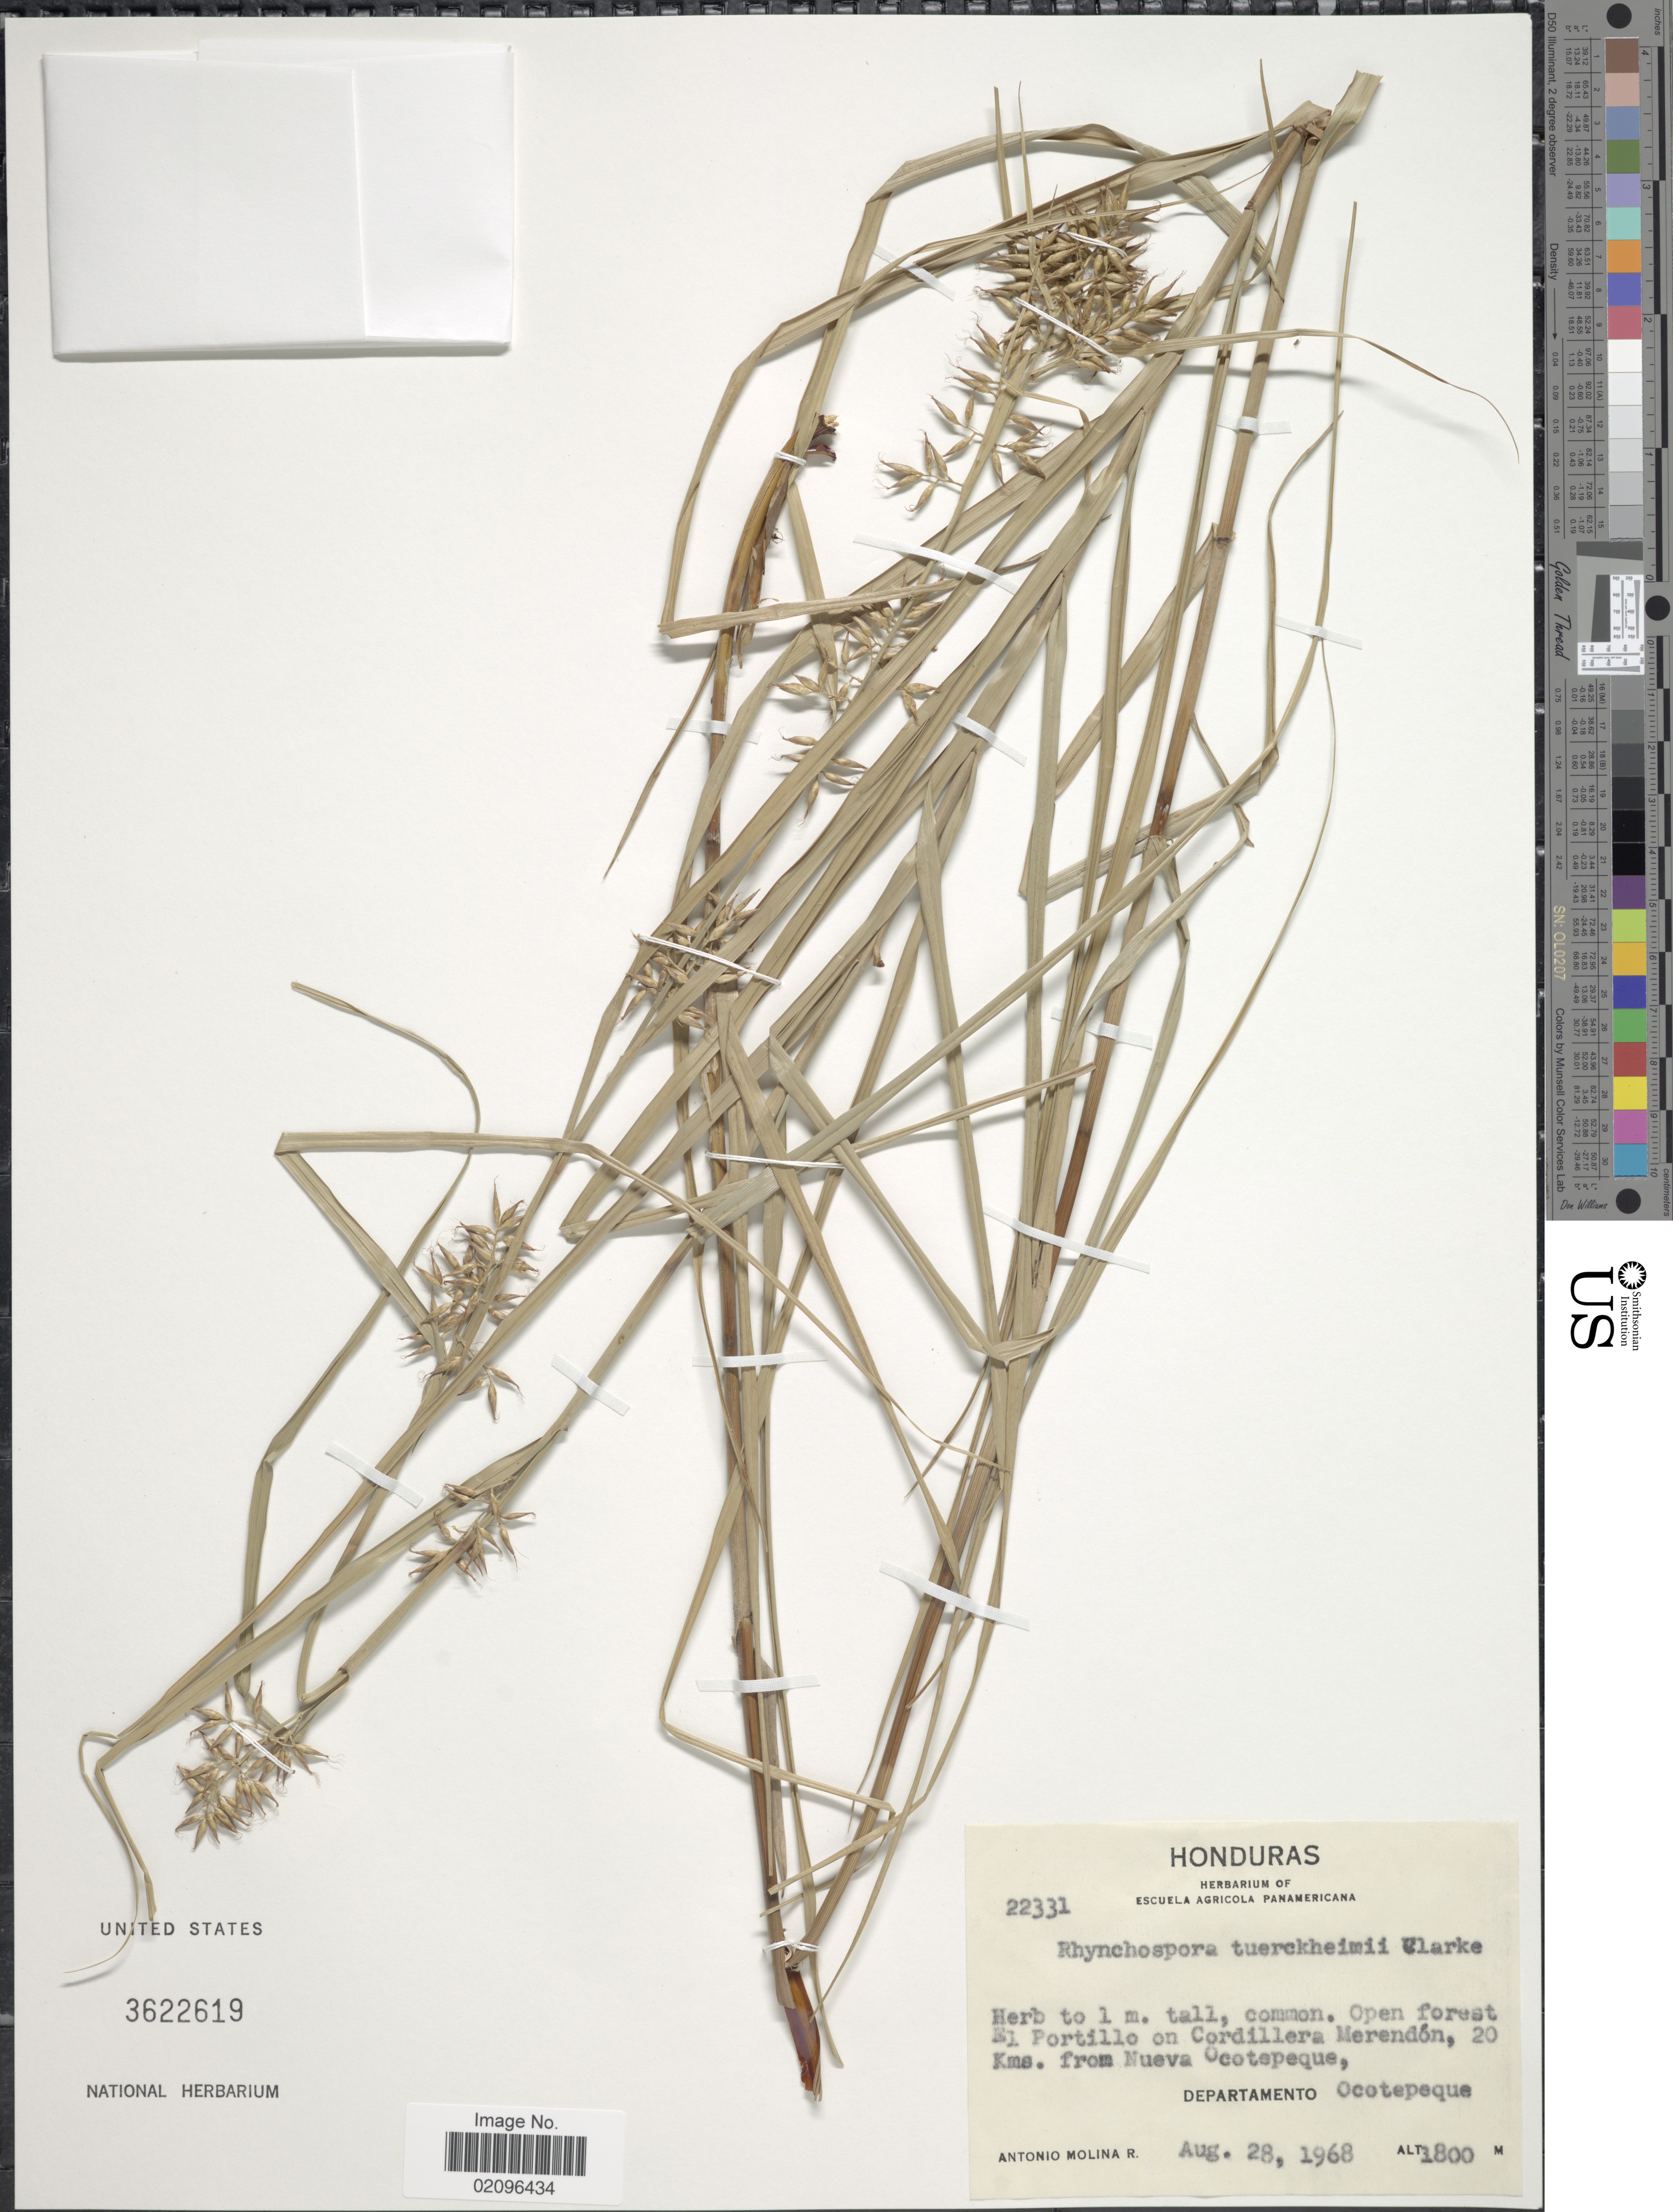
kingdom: Plantae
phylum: Tracheophyta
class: Liliopsida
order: Poales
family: Cyperaceae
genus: Rhynchospora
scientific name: Rhynchospora tuerckheimii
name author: C.B. Clarke ex Kük.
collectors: A. Molina R.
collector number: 22331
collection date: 1968-08-28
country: Honduras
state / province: Ocotepeque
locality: Honduras, Open forest El Portillo on Cordillera Meredon, 20 Kms. from Nueva Ocotepeque, Departamento Ocotepeque.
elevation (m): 1800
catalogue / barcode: US 3622619